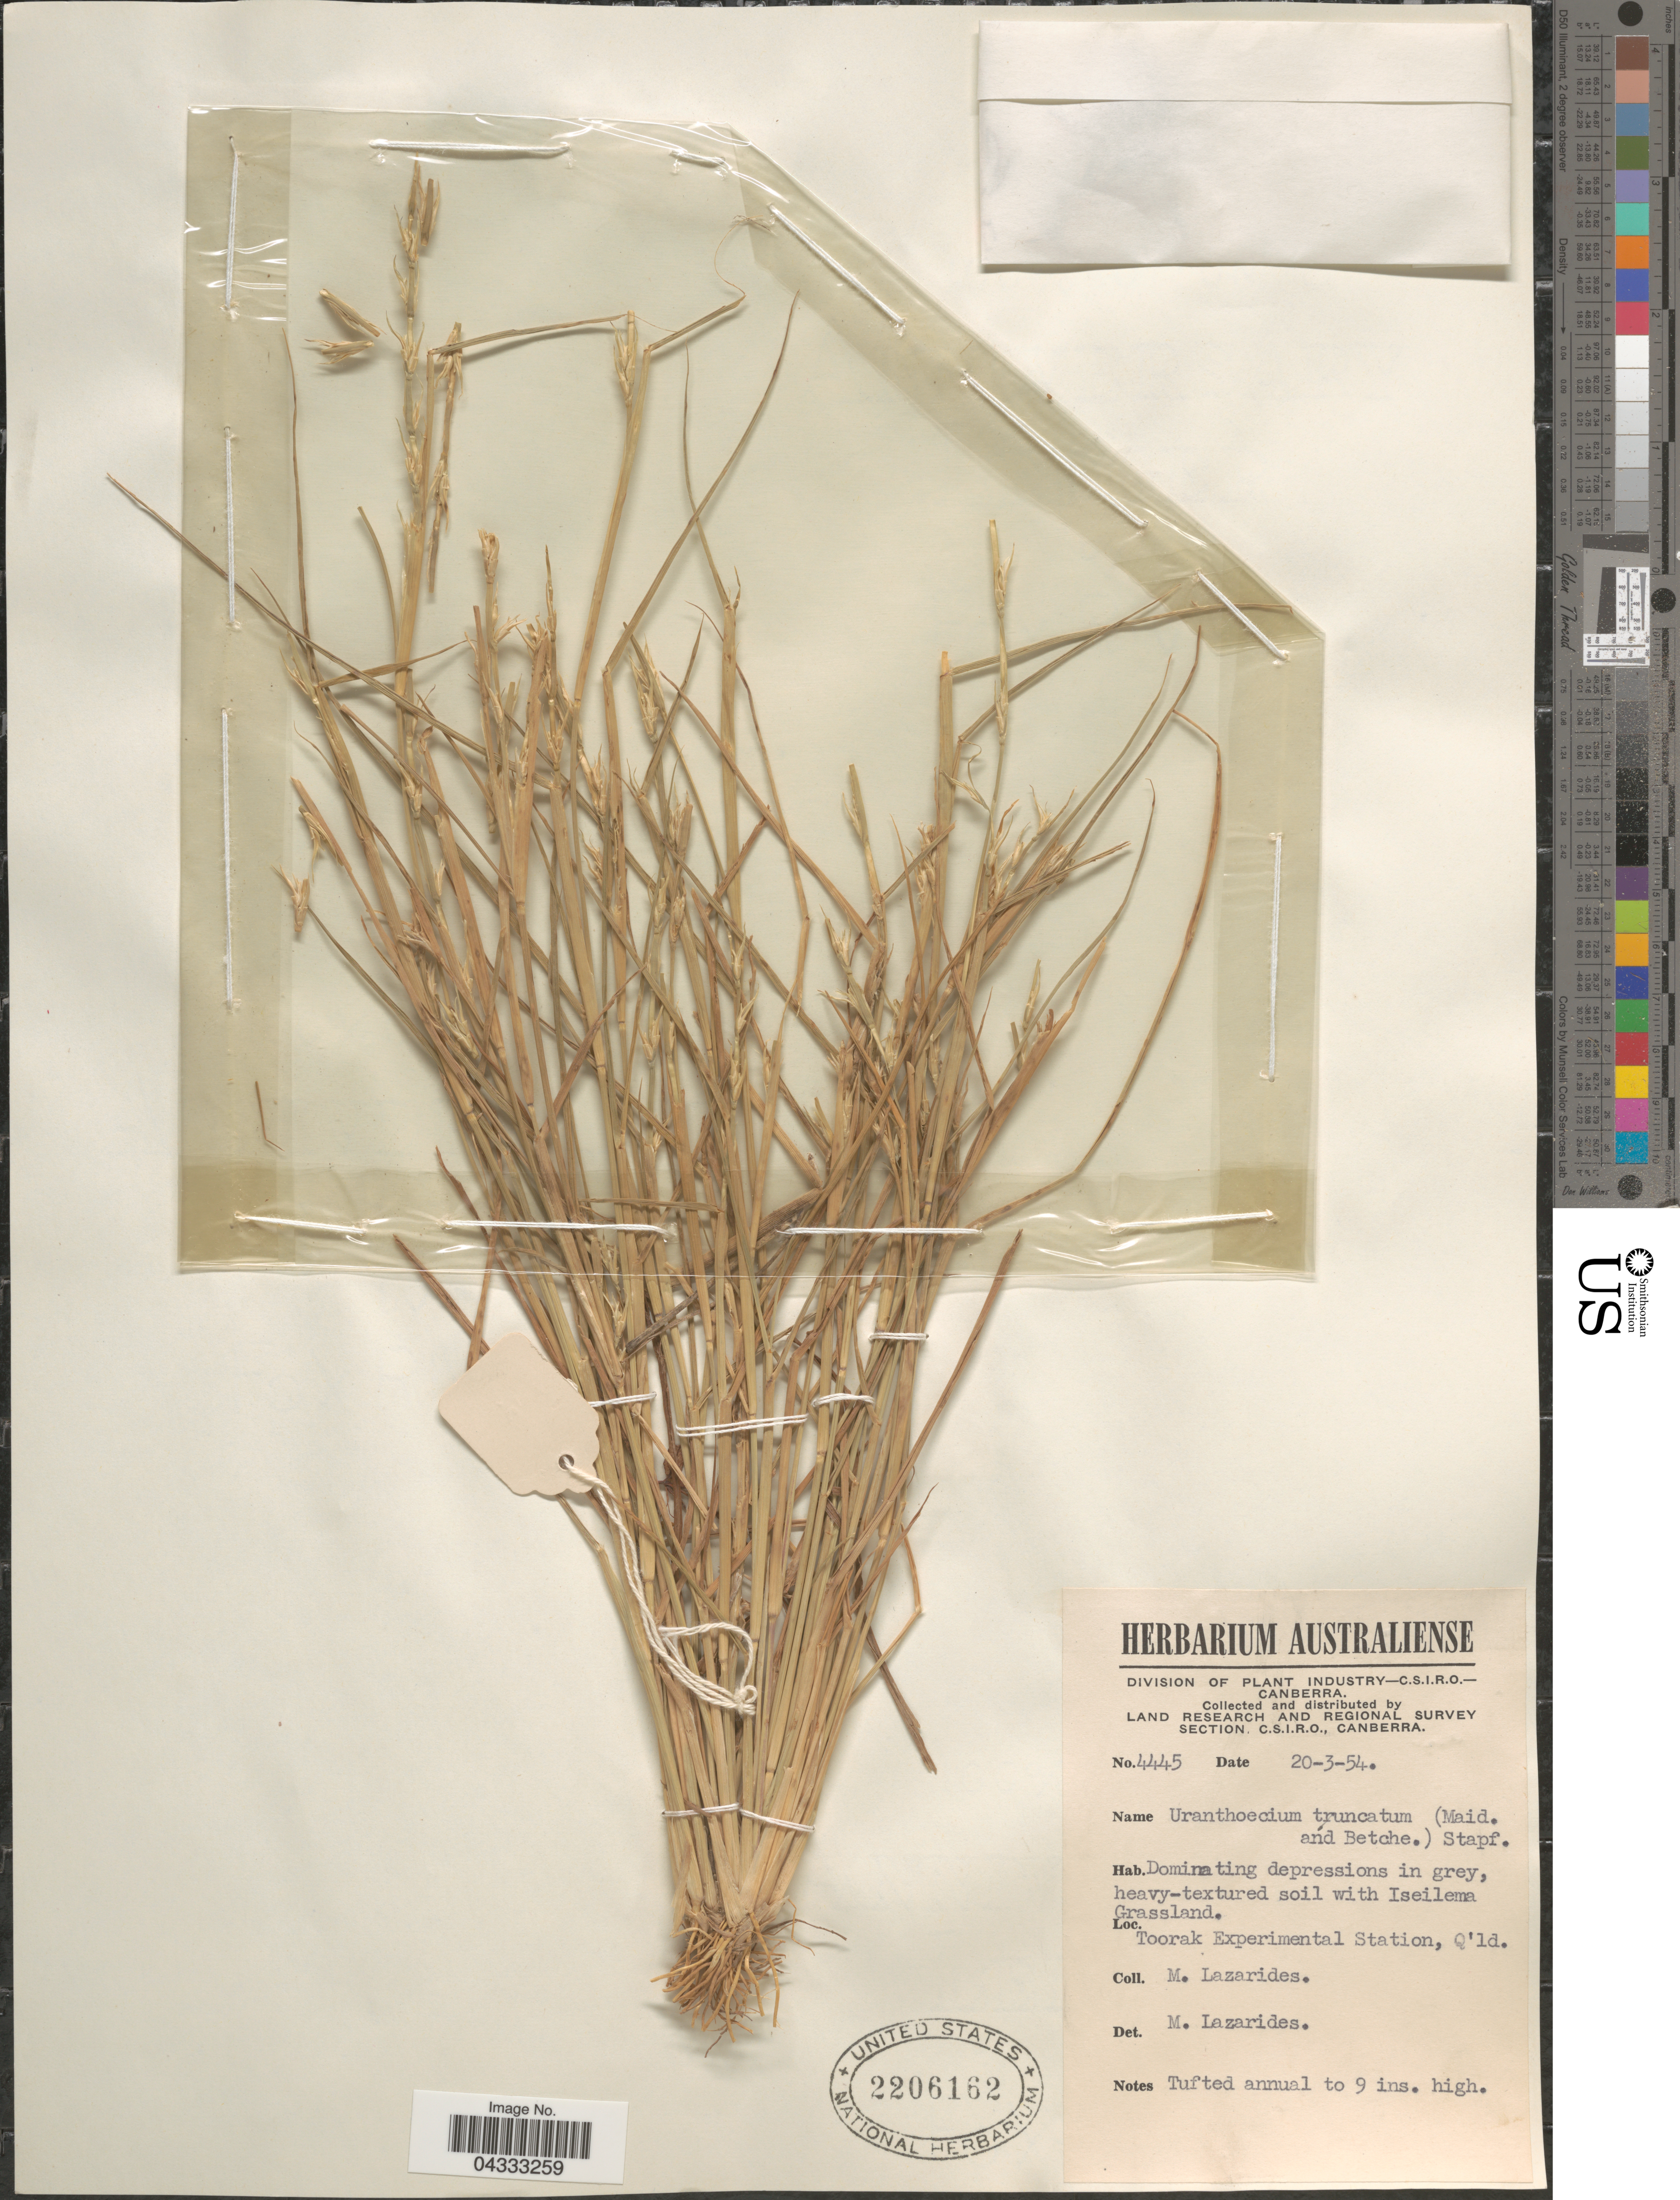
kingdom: Plantae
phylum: Tracheophyta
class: Liliopsida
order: Poales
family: Poaceae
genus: Uranthoecium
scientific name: Uranthoecium truncatum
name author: (Maiden & Betche) Stapf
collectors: M. Lazarides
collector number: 4445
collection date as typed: Transcribed d/m/y: 20/3/54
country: Australia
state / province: Queensland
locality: Land Research and Regional Survey Section. Toorak Experimental Station.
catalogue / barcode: US 2206162